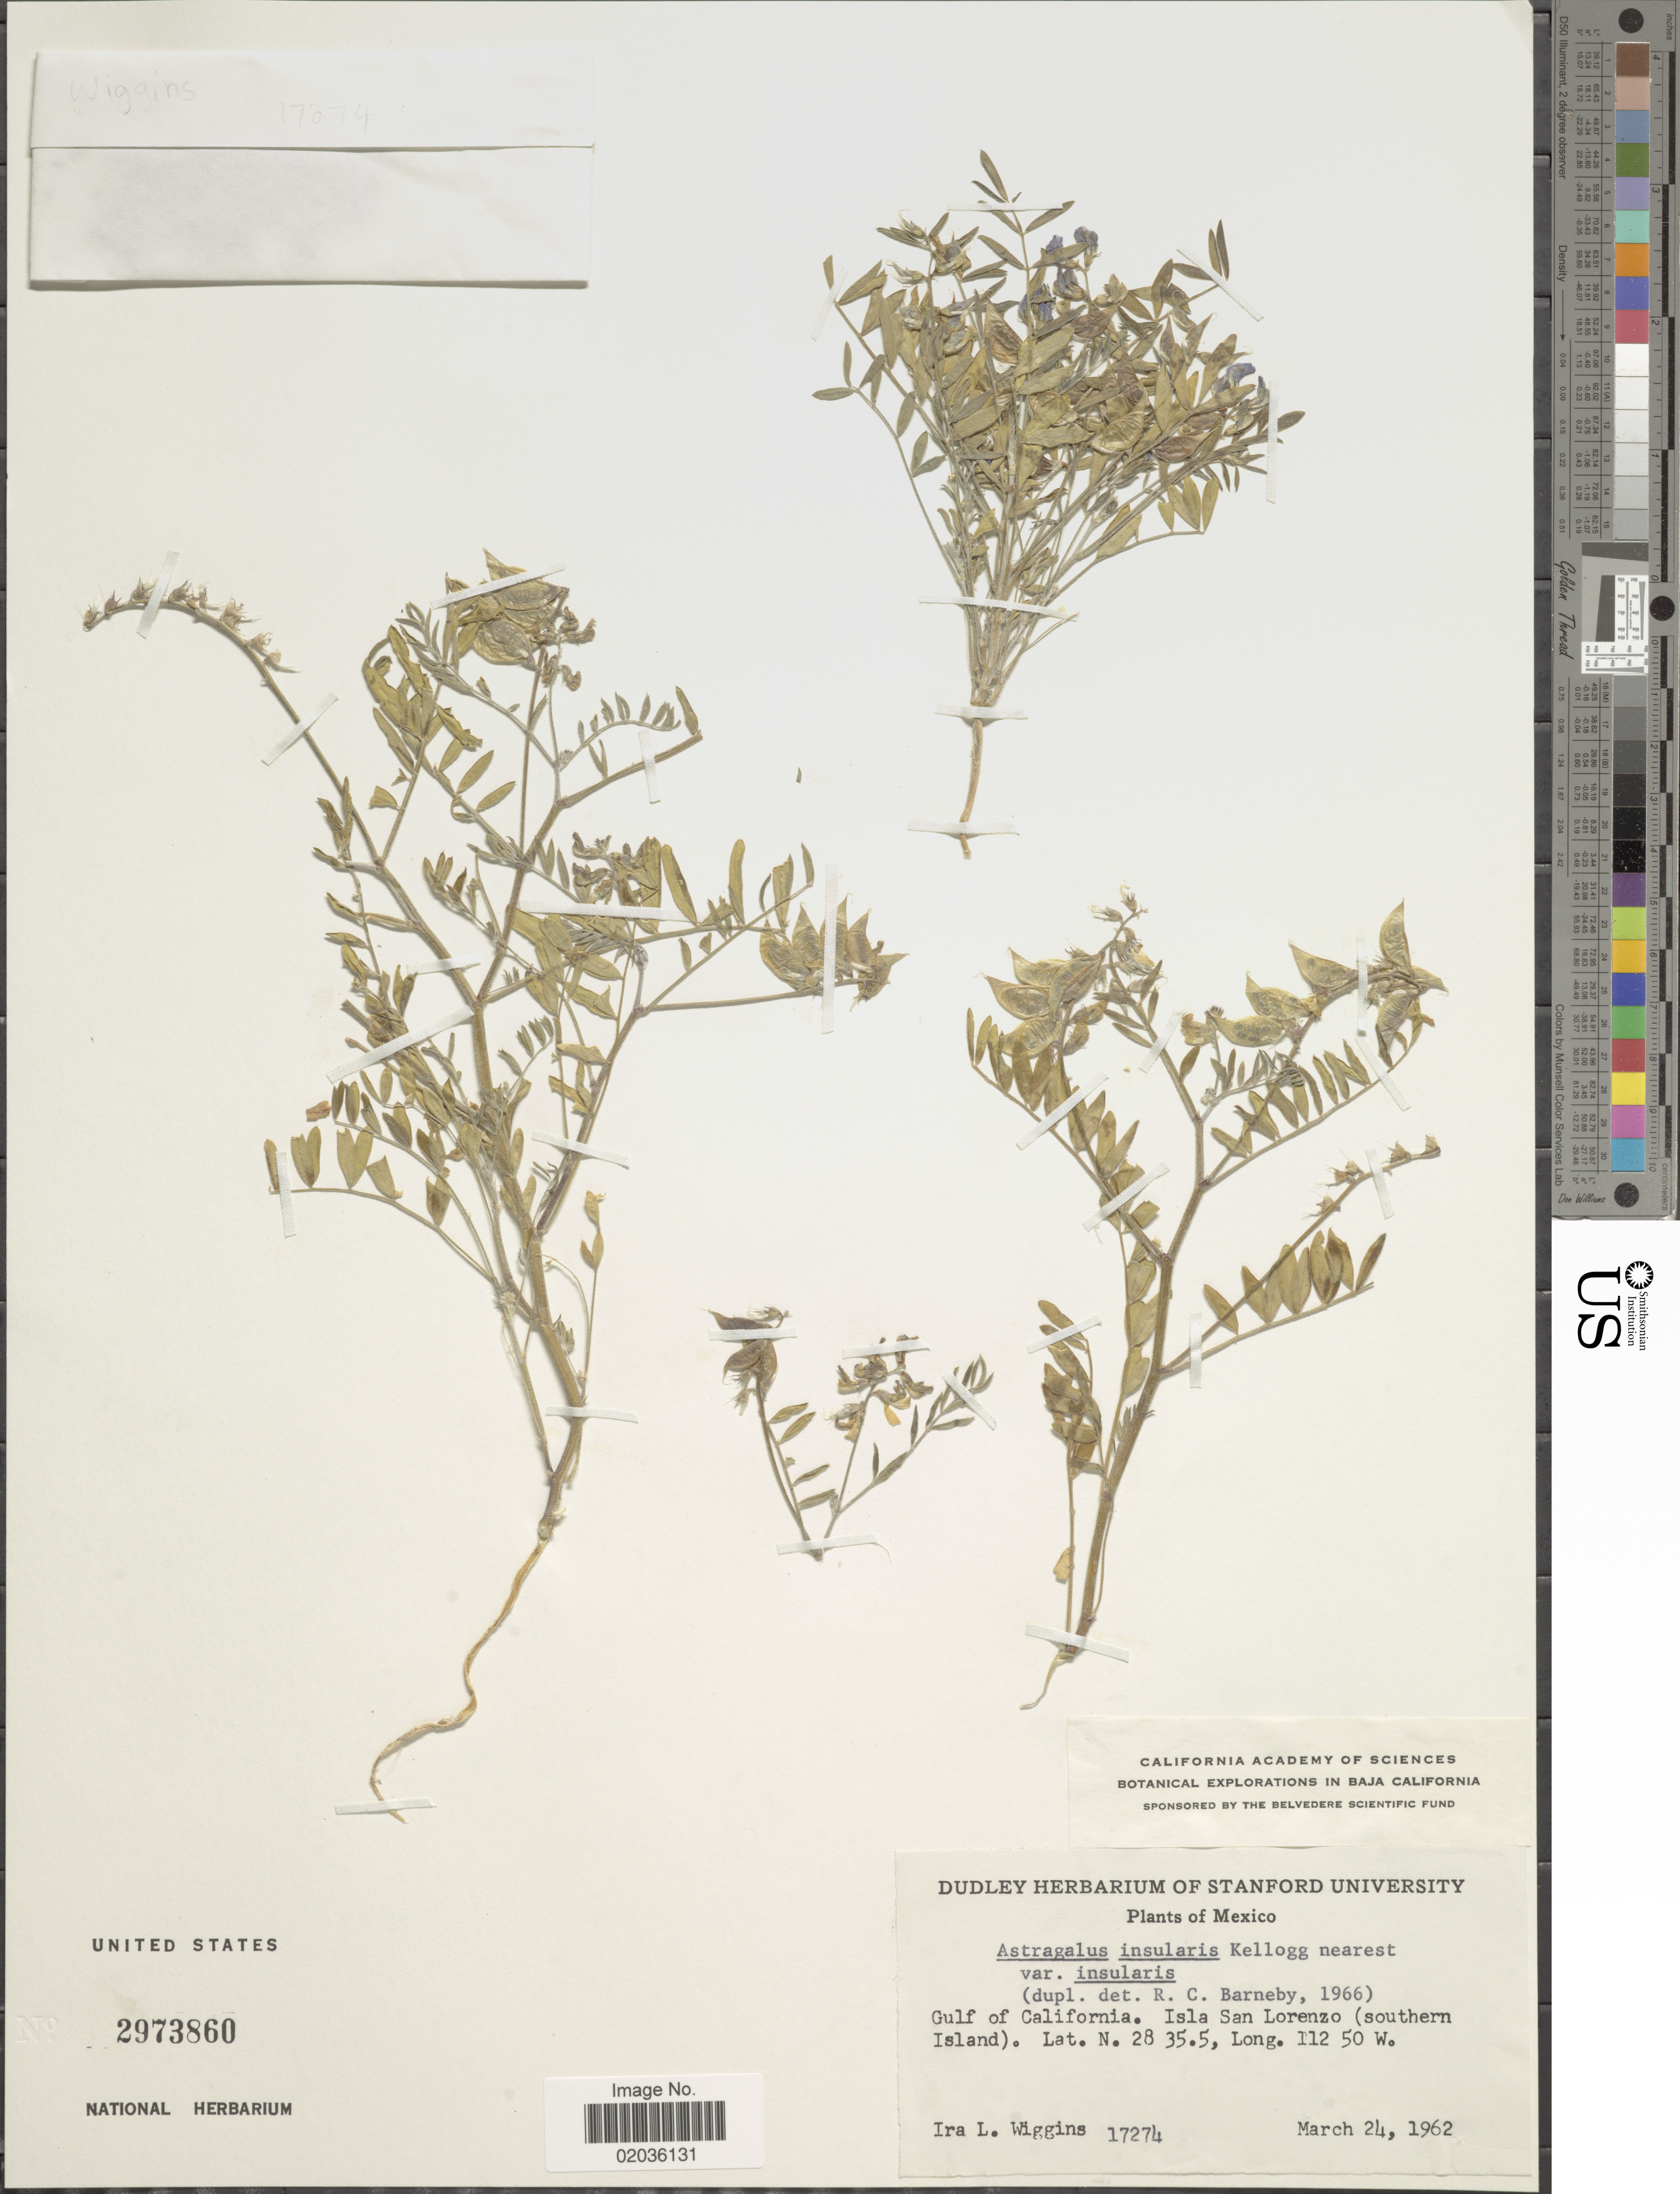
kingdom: Plantae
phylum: Tracheophyta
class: Magnoliopsida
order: Fabales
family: Fabaceae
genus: Astragalus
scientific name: Astragalus insularis var. insularis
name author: Kellogg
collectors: I. L. Wiggins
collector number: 17274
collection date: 1962-03-24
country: Mexico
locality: Gulf of California. Isla San Lorenzo (southern Island)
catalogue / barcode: US 2973860